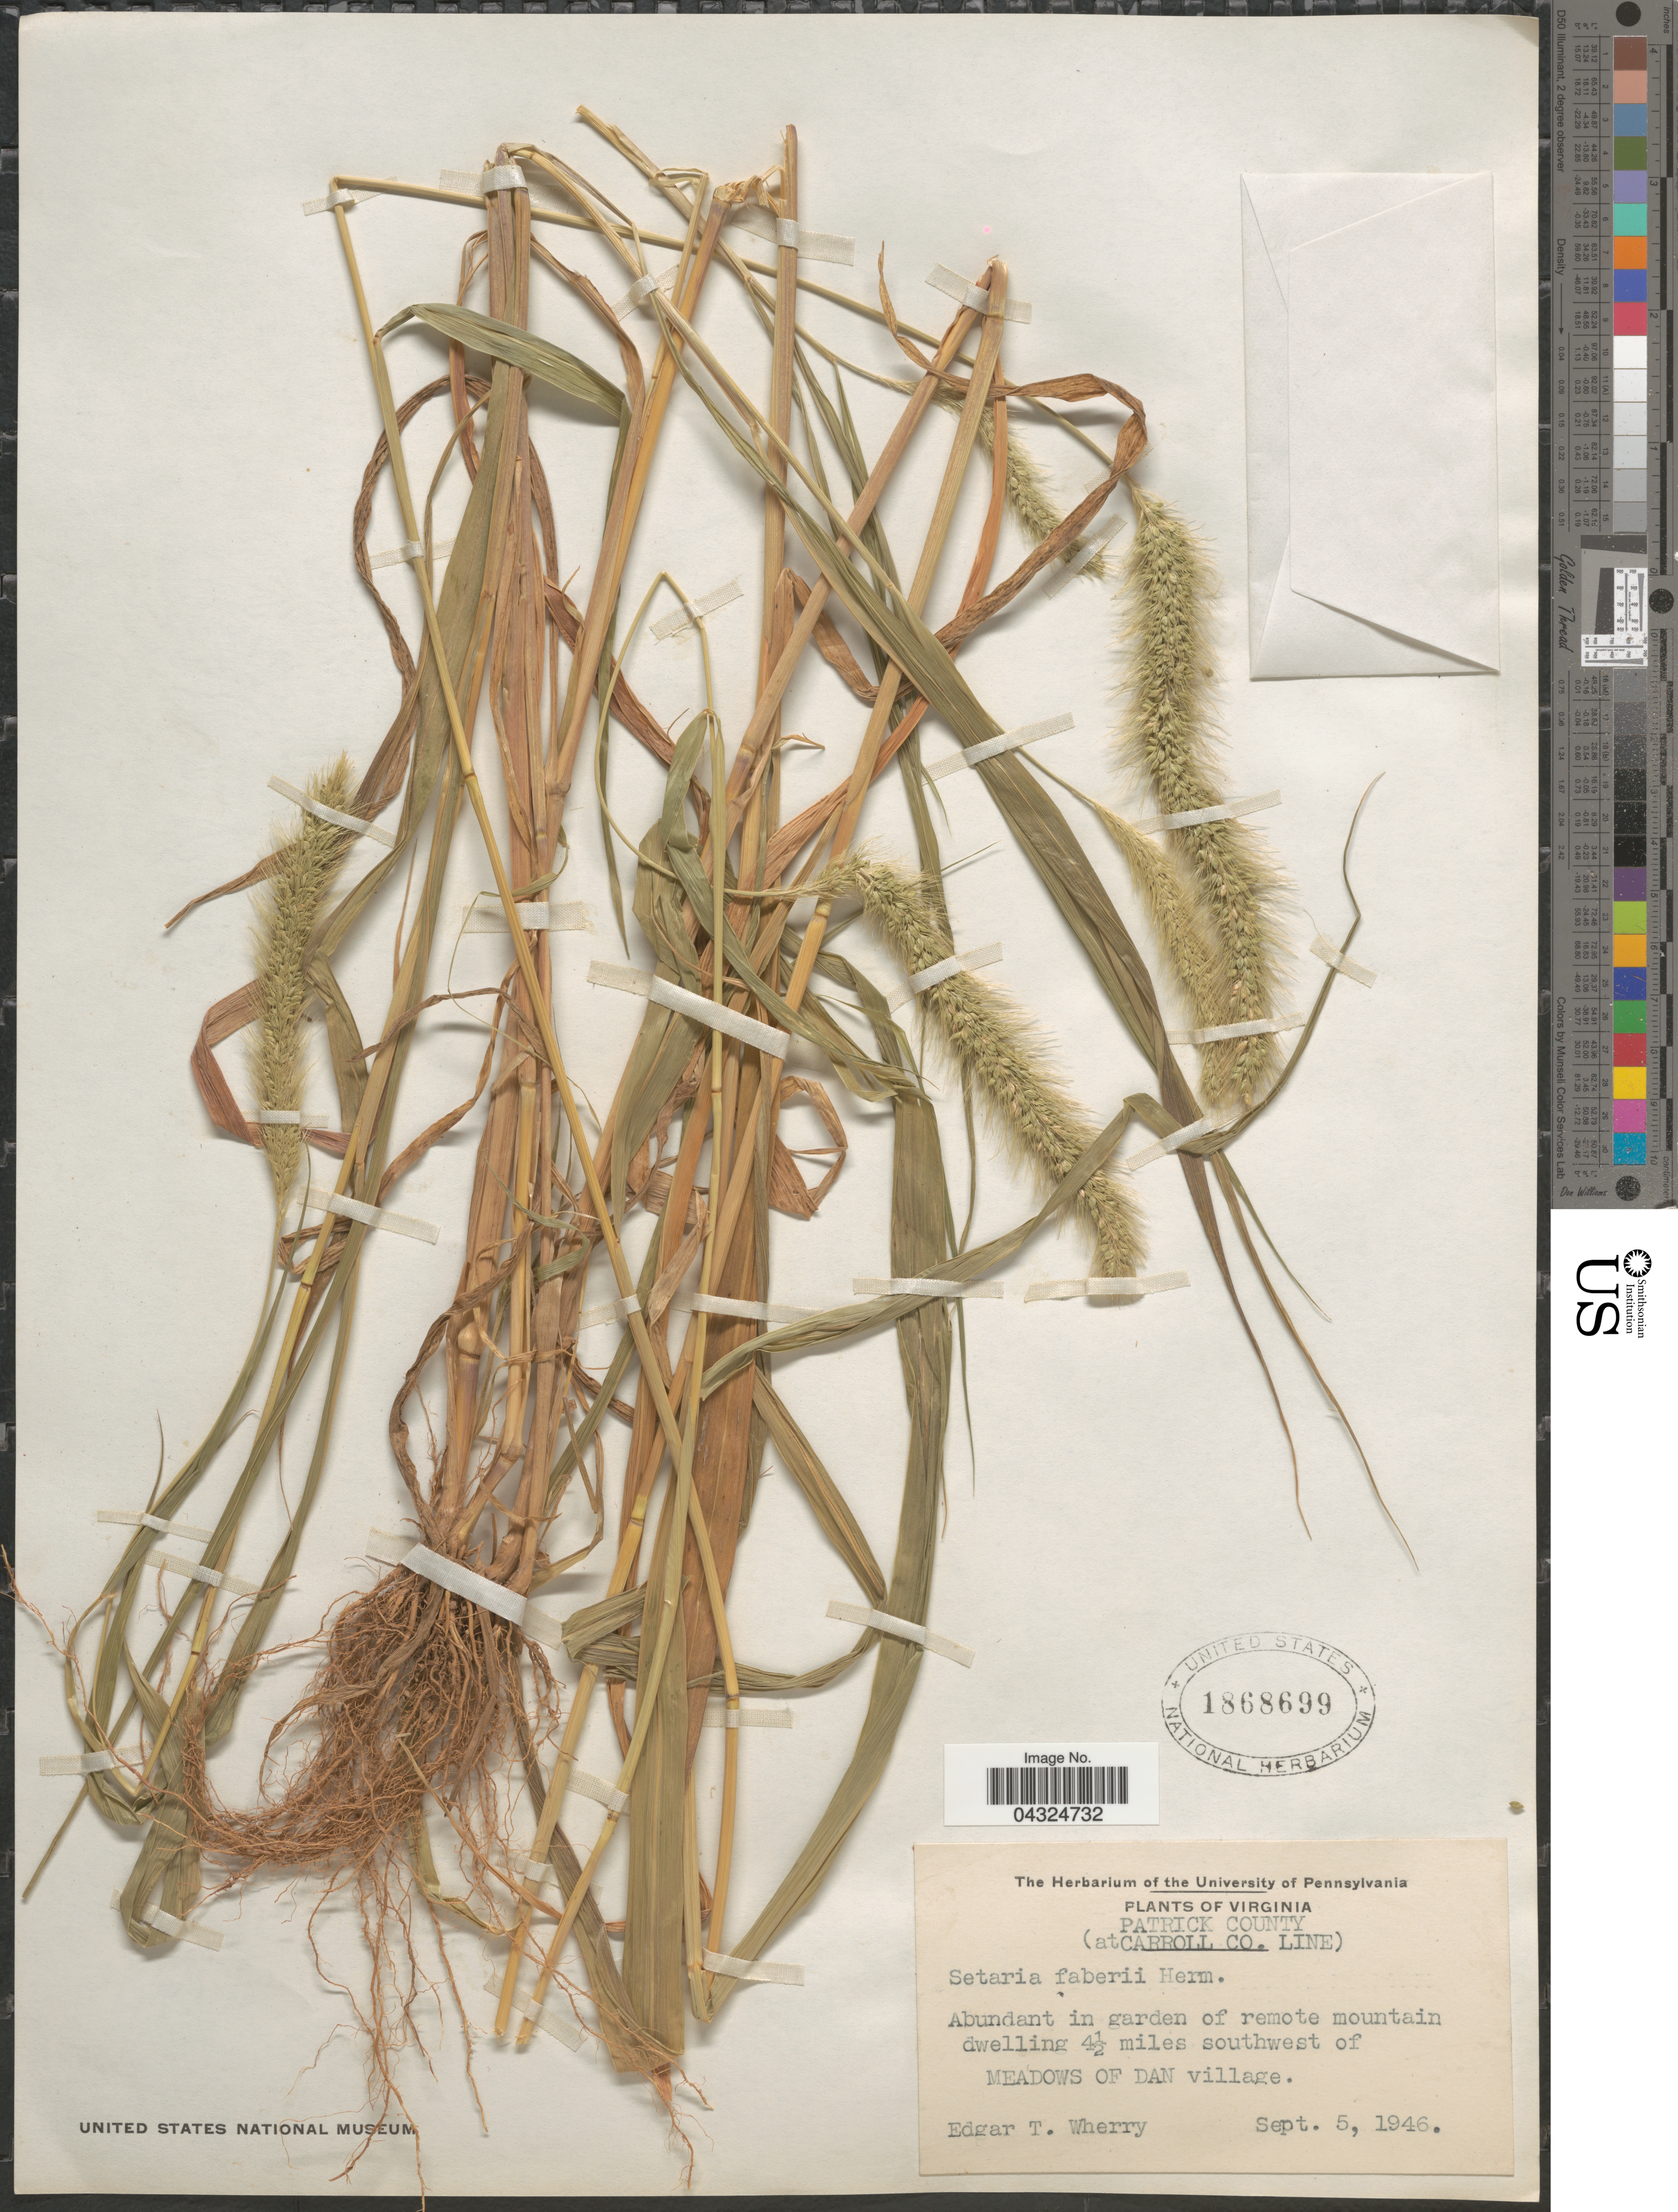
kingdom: Plantae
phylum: Tracheophyta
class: Liliopsida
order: Poales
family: Poaceae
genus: Setaria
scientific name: Setaria faberi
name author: R.A.W. Herrm.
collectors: E. T. Wherry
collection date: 1946-09-05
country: United States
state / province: Virginia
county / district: Patrick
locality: Patrick County at Carroll Co. line. Abundant in garden of remote mountain dwelling 4½ miles southwest of Meadows of Dan village.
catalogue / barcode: US 1868699